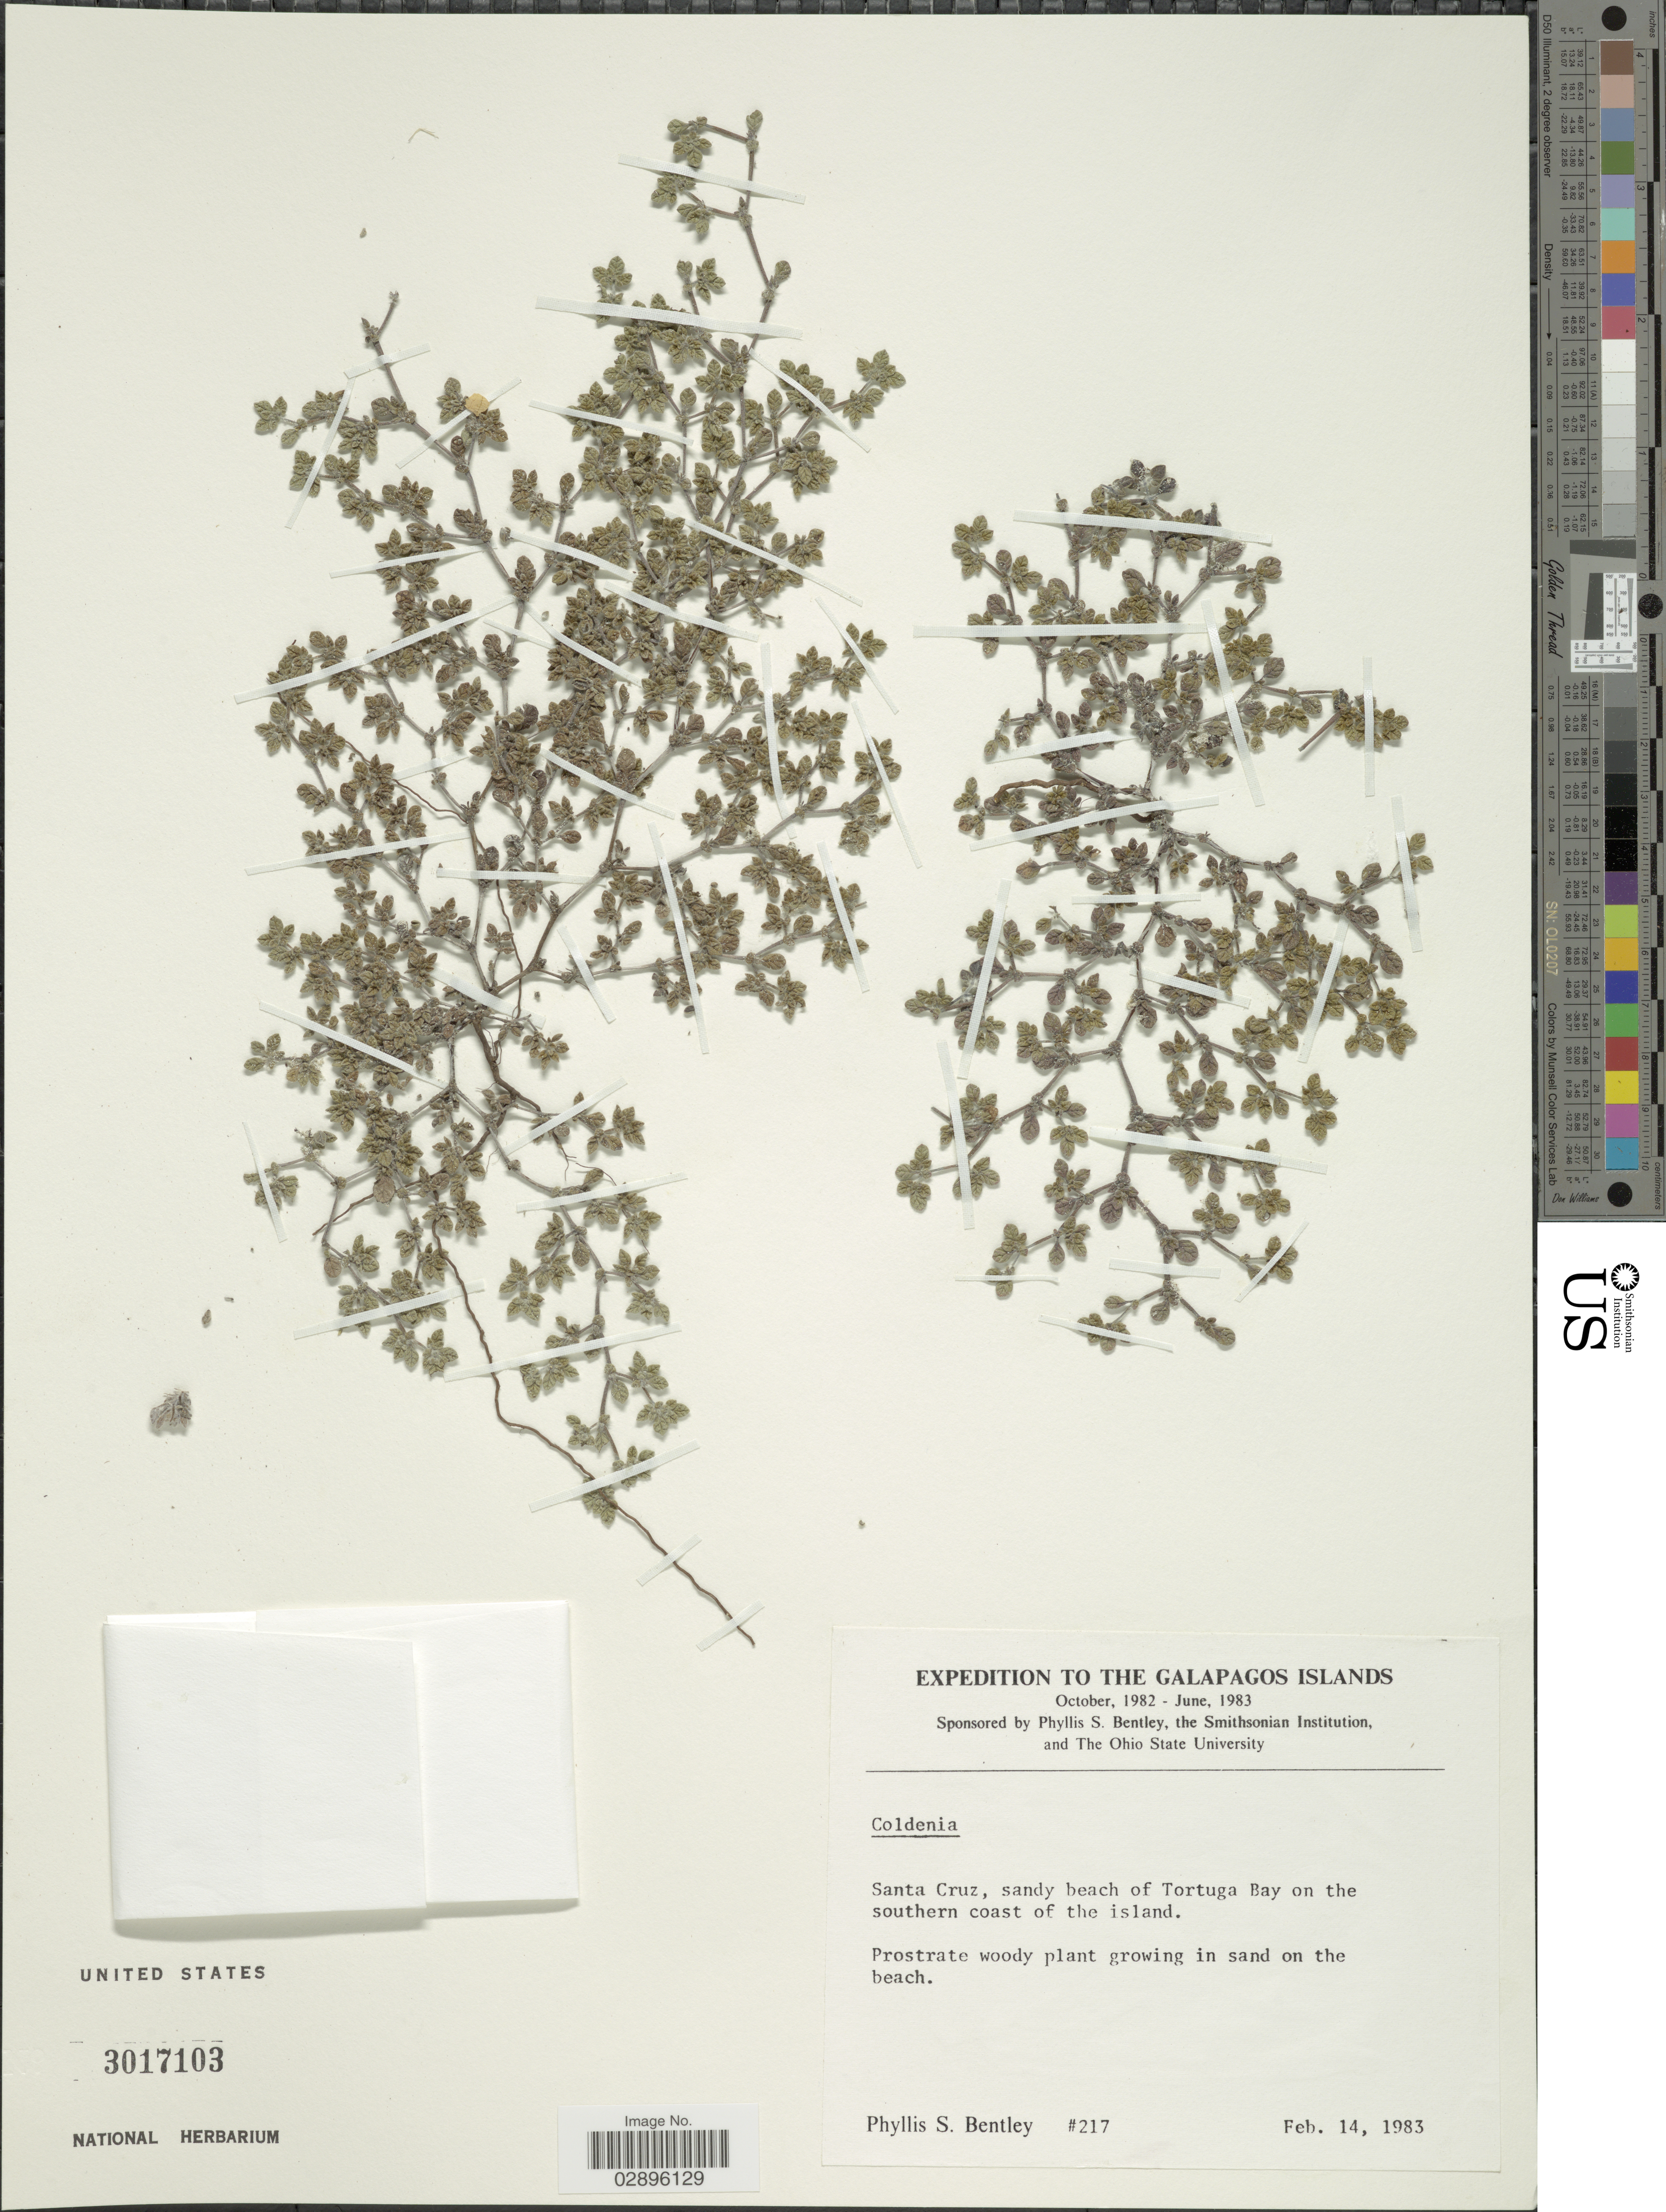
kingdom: Plantae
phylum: Tracheophyta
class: Magnoliopsida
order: Boraginales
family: Ehretiaceae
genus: Tiquilia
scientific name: Tiquilia sp.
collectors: P. S. Bentley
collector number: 217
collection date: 1983-02-14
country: Ecuador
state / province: Colón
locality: The Galapagos Islands. Santa Cruz, sandy beach of Tortuga Bay on the southern coast of the island.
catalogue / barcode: US 3017103